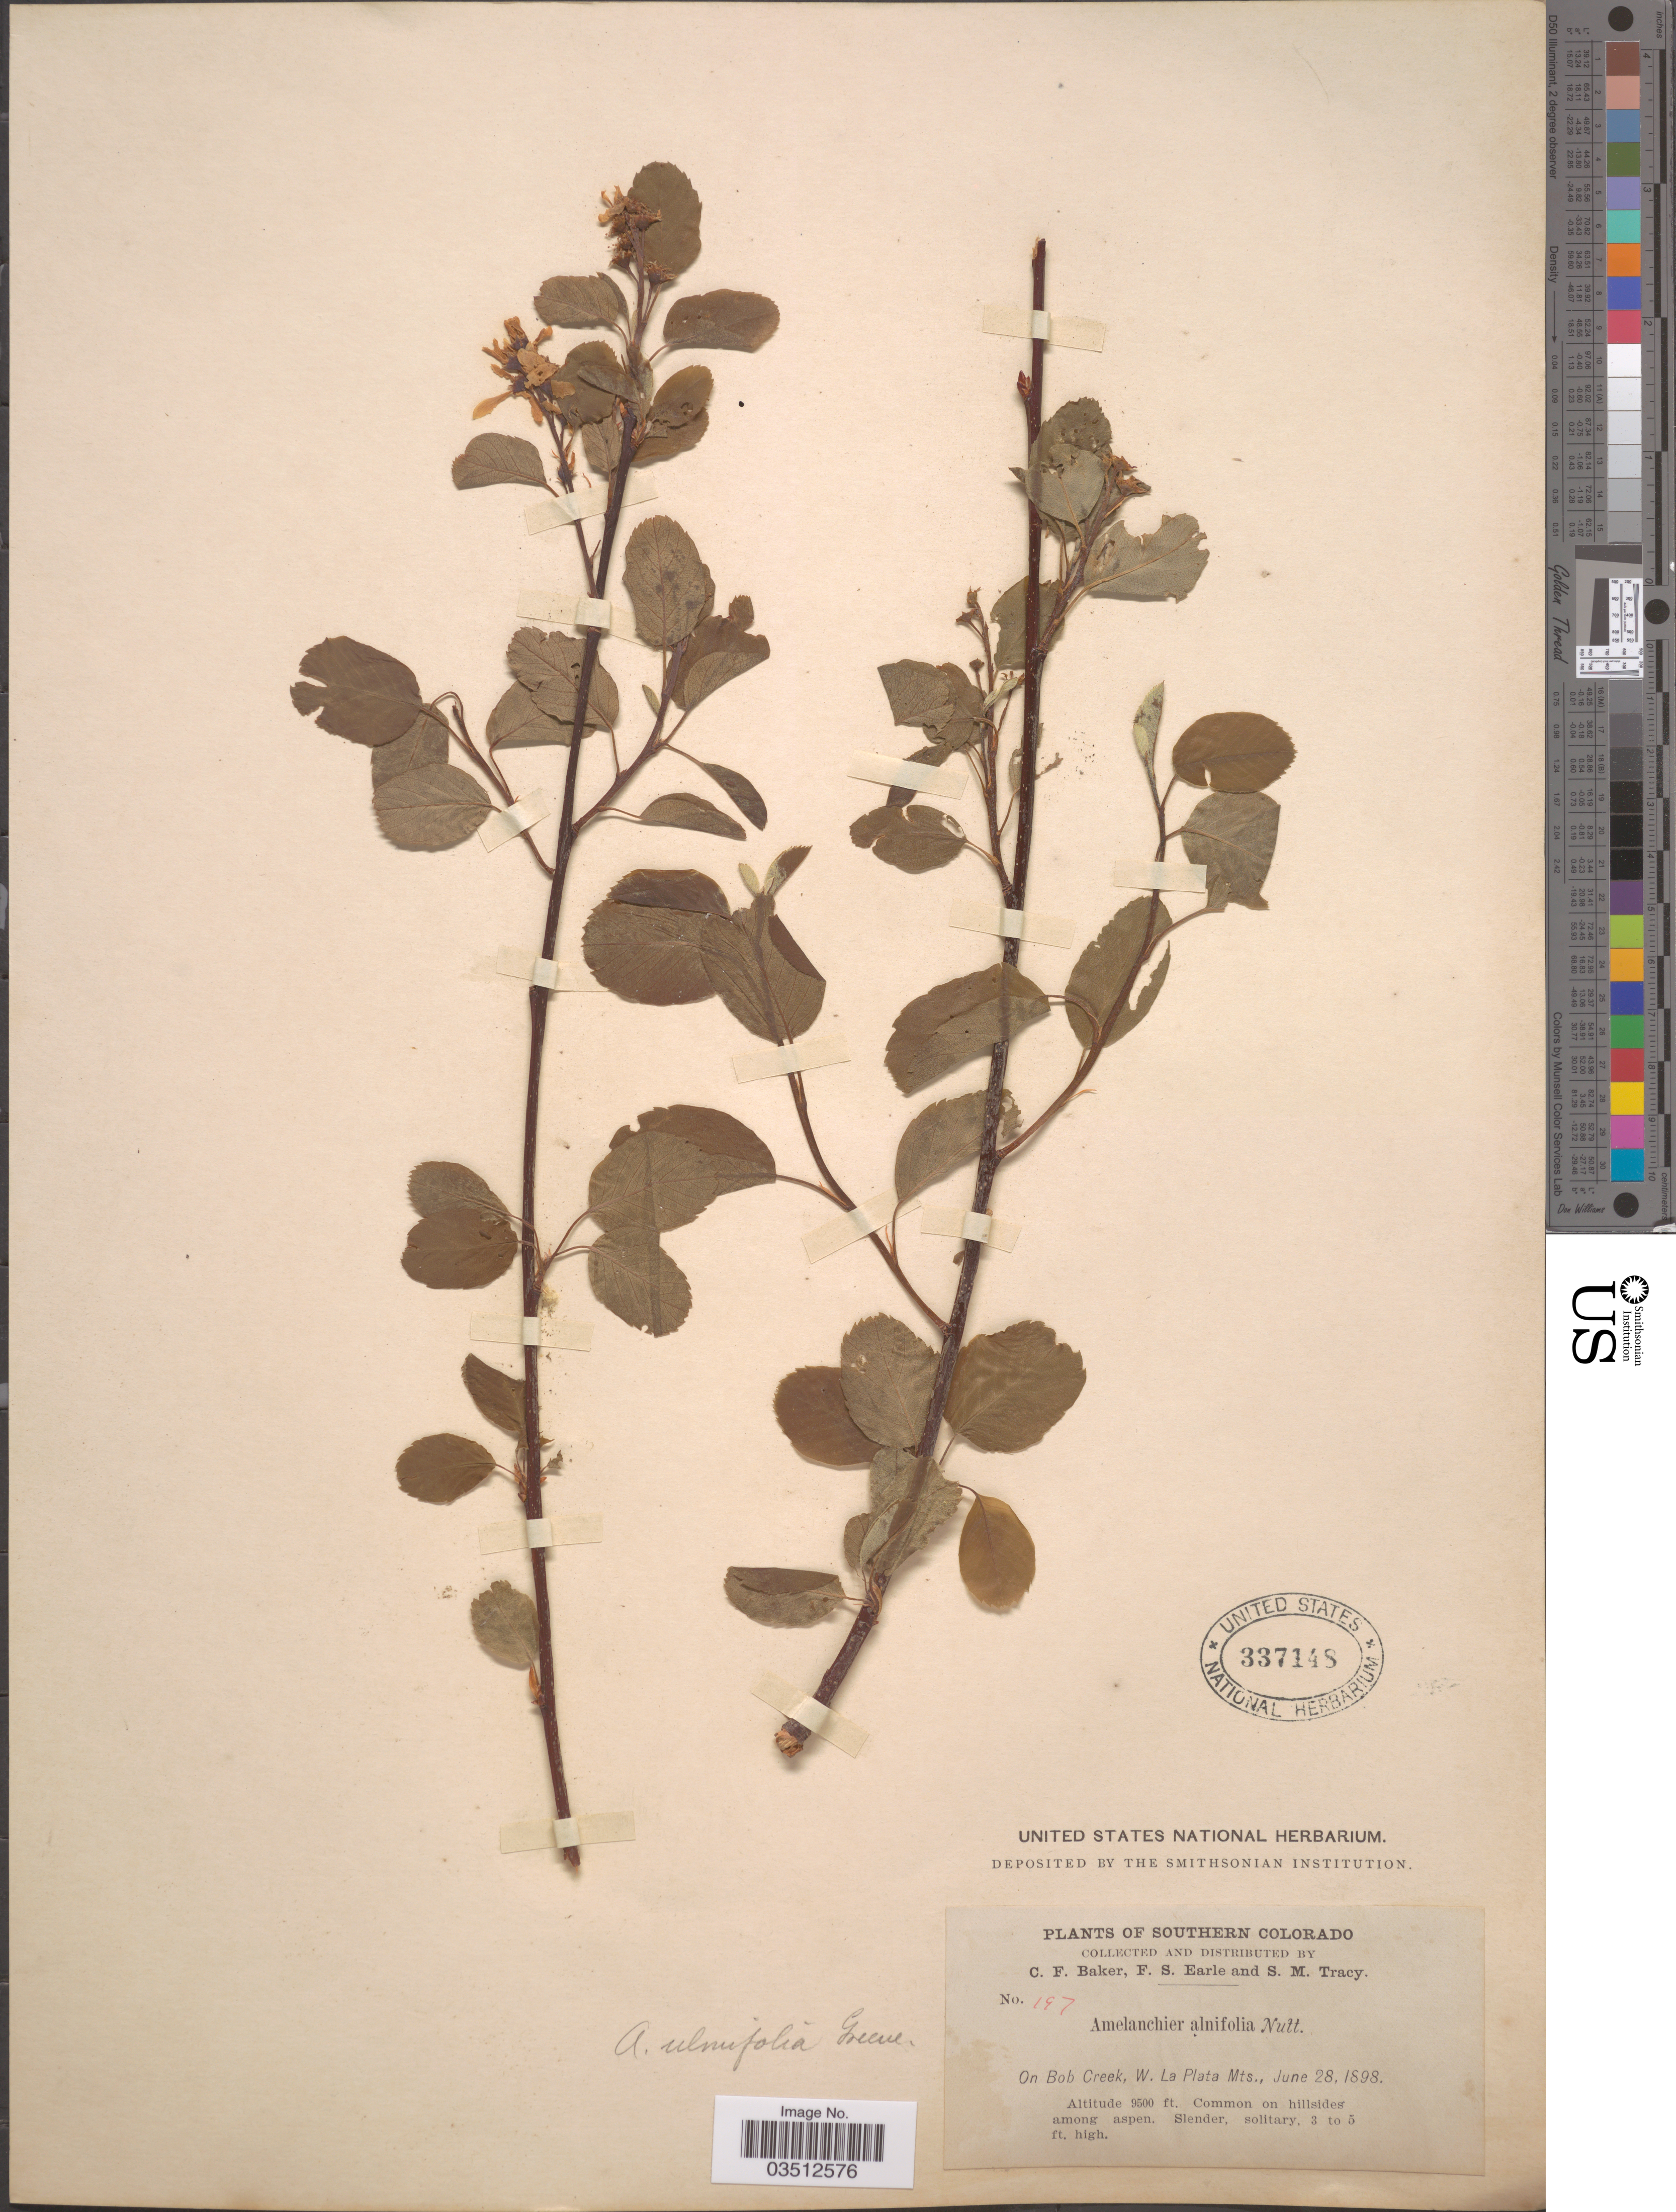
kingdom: Plantae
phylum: Tracheophyta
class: Magnoliopsida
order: Rosales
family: Rosaceae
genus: Amelanchier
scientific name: Amelanchier prunifolia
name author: Greene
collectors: C. F. Baker, F. S. Earle & S. M. Tracy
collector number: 197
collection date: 1898-06-28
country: United States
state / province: Colorado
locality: Southern Colorado. On Bob Creek, W. La Plata Mts.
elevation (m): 2896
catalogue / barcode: US 337148